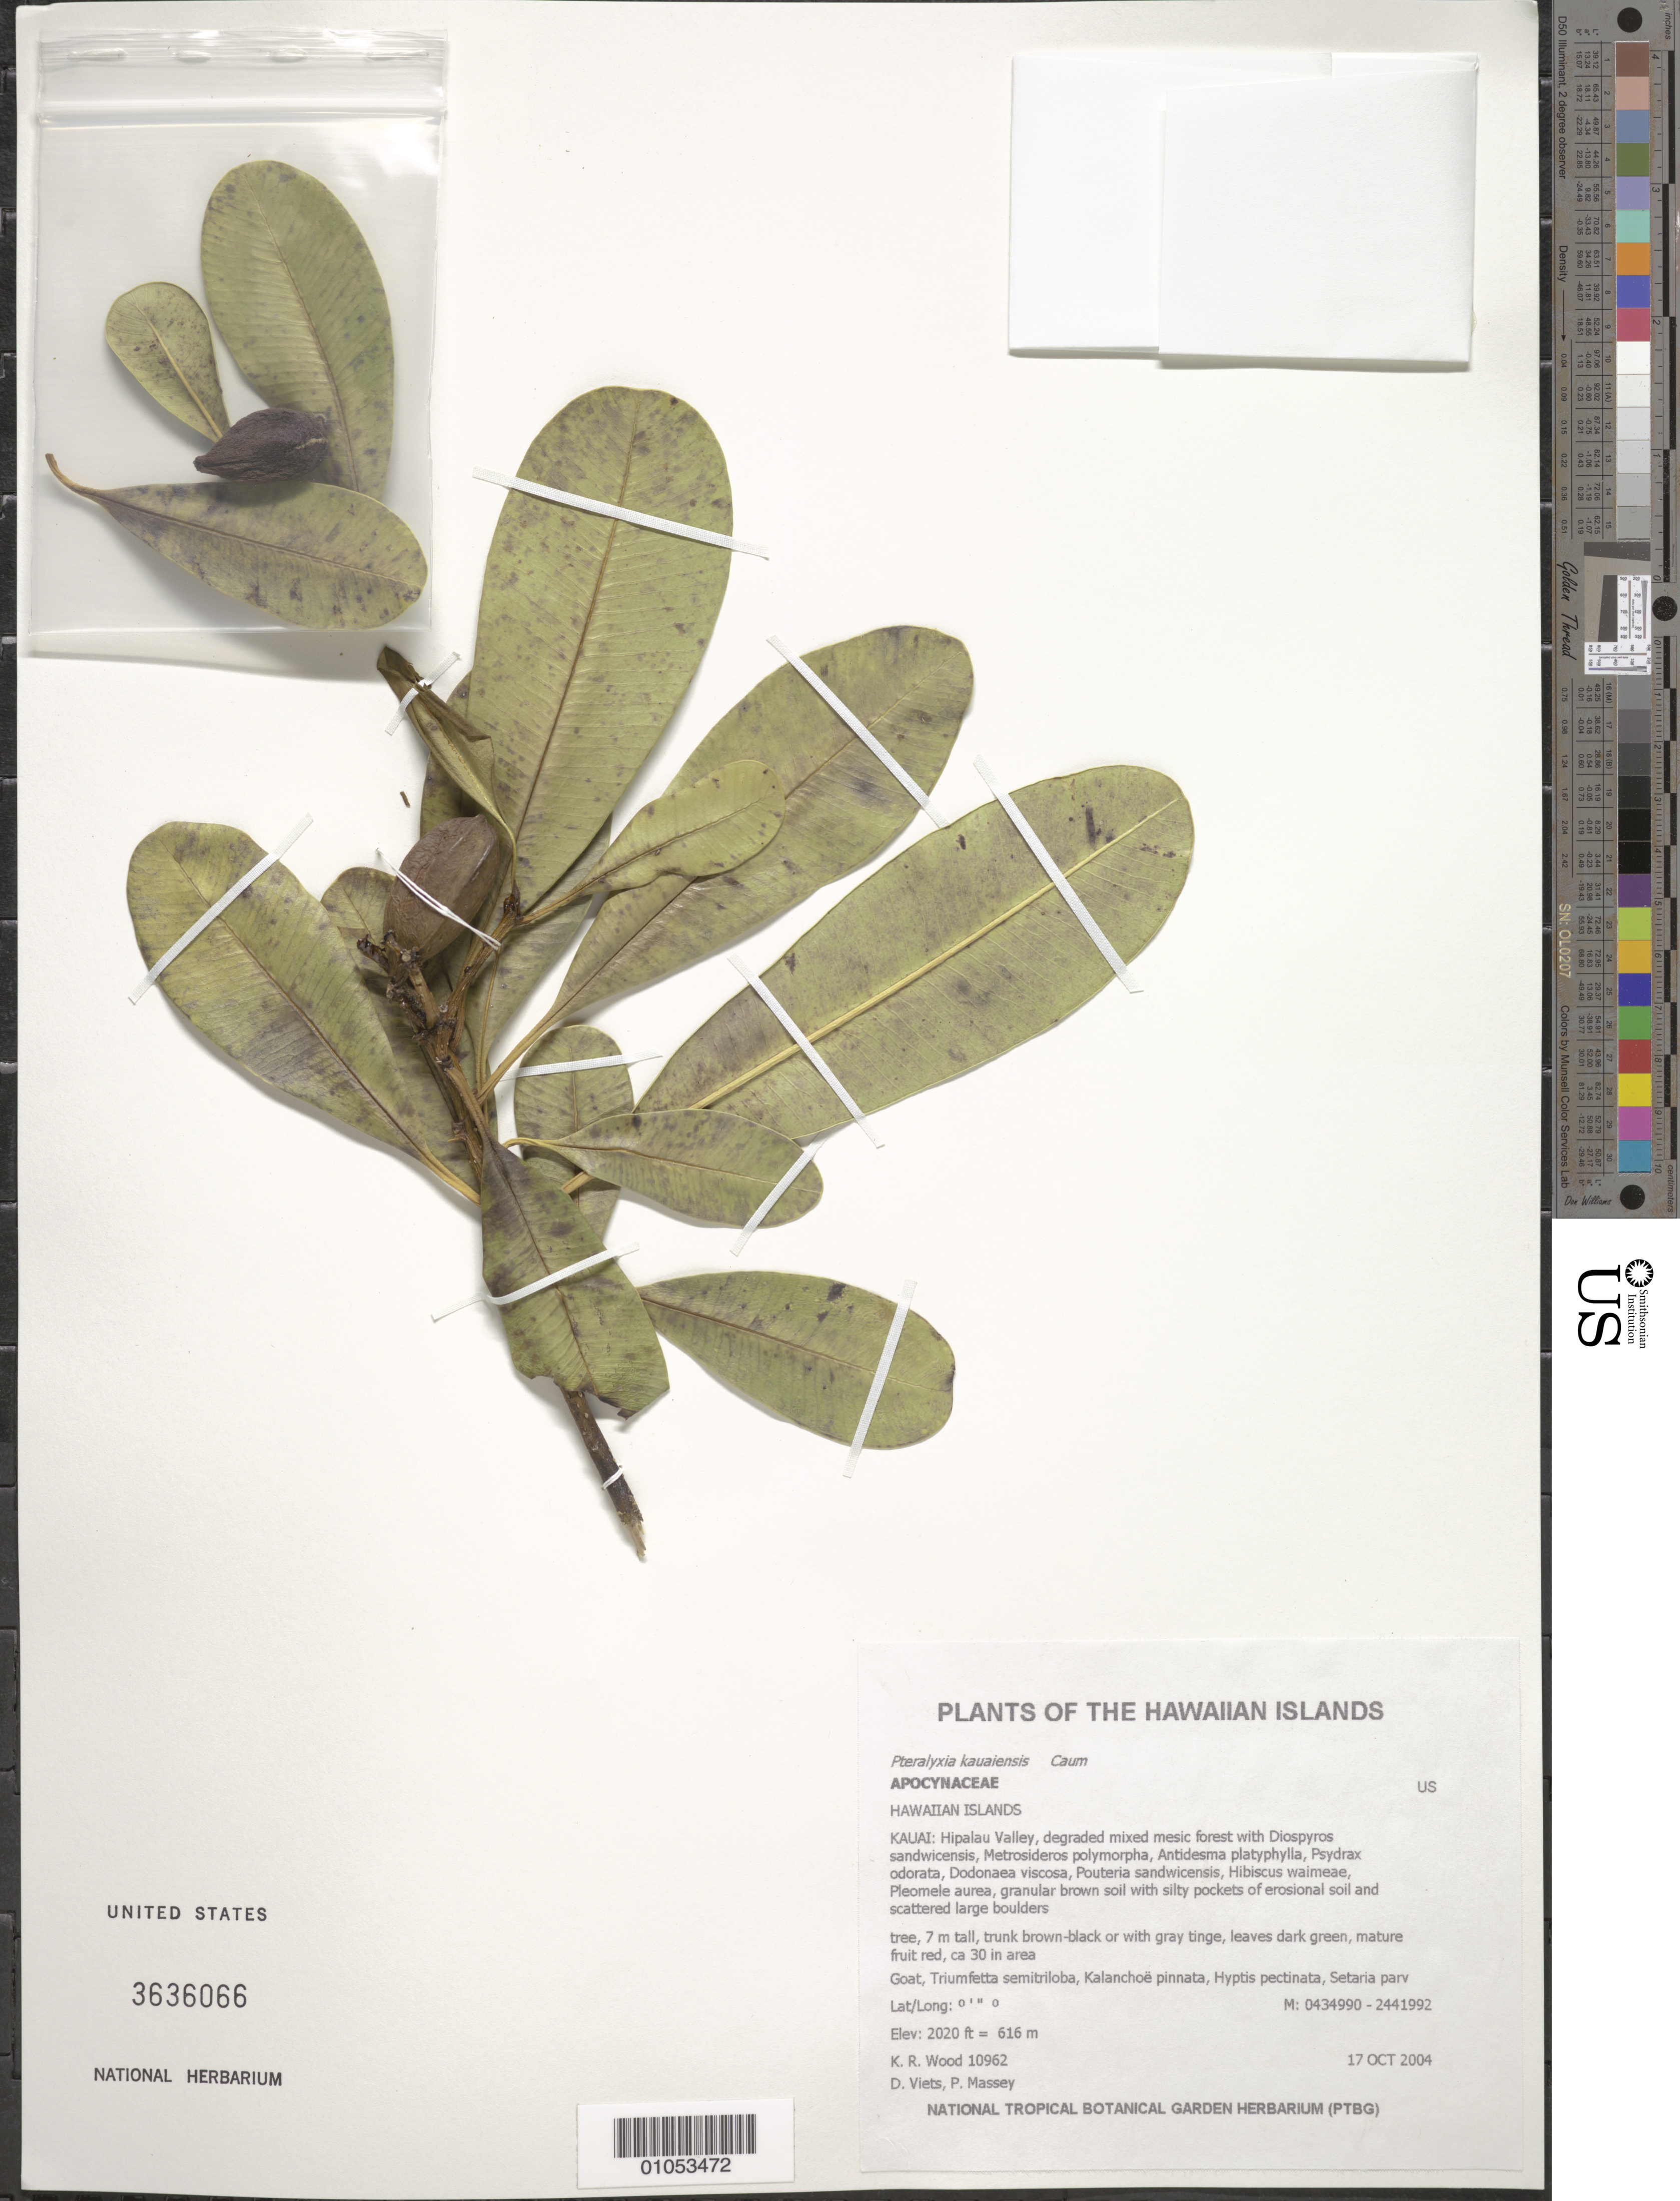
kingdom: Plantae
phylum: Tracheophyta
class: Magnoliopsida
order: Gentianales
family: Apocynaceae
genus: Pteralyxia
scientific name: Pteralyxia kauaiensis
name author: Caum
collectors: K. R. Wood, D. Viets & P. Massey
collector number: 10962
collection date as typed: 17 Oct 2004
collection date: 2004-10-17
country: United States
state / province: Hawaii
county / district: Kauai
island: Kaua'i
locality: Hipalau Valley.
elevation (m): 616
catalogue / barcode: US 3636066